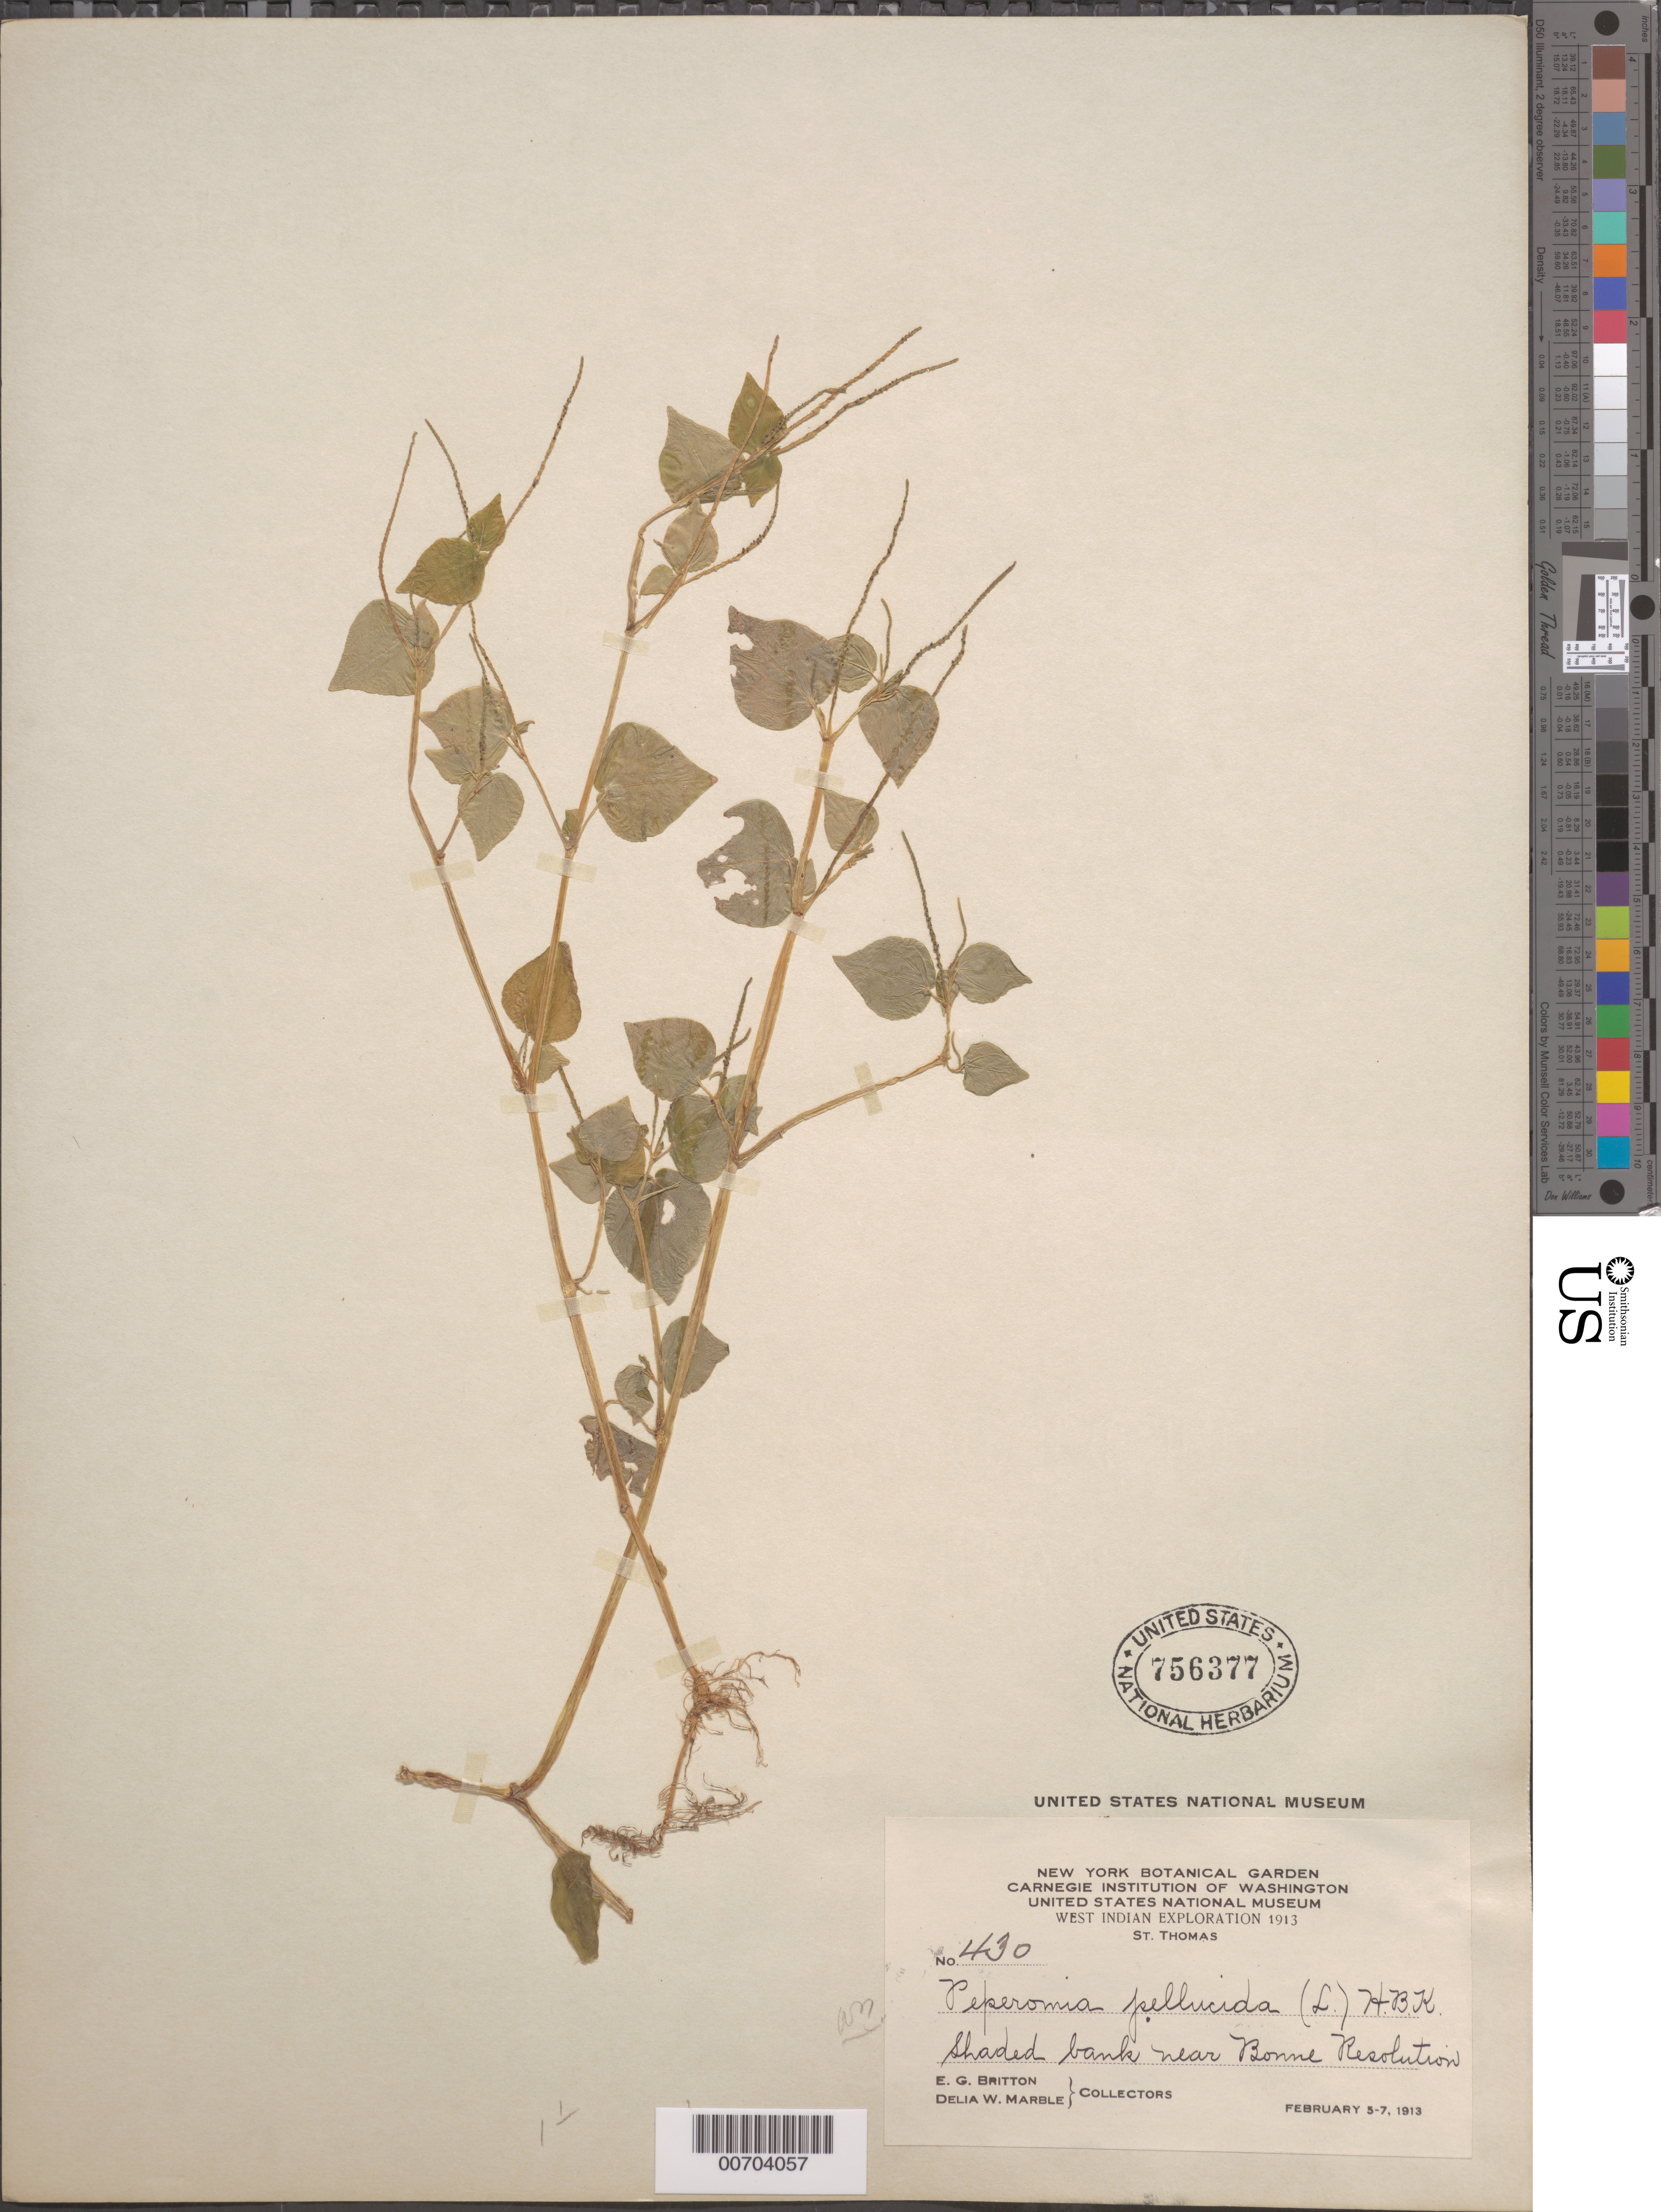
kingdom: Plantae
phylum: Tracheophyta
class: Magnoliopsida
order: Piperales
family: Piperaceae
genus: Peperomia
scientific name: Peperomia pellucida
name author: (L.) Kunth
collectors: E. G. Britton & D. W. Marble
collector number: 430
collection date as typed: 05 Feb 1913 to 07 Feb 1913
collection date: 1913-02-05/1913-02-07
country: U.S. Virgin Islands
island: St. Thomas Island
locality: Bonne Resolution, near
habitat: Shaded bank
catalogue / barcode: US 756377